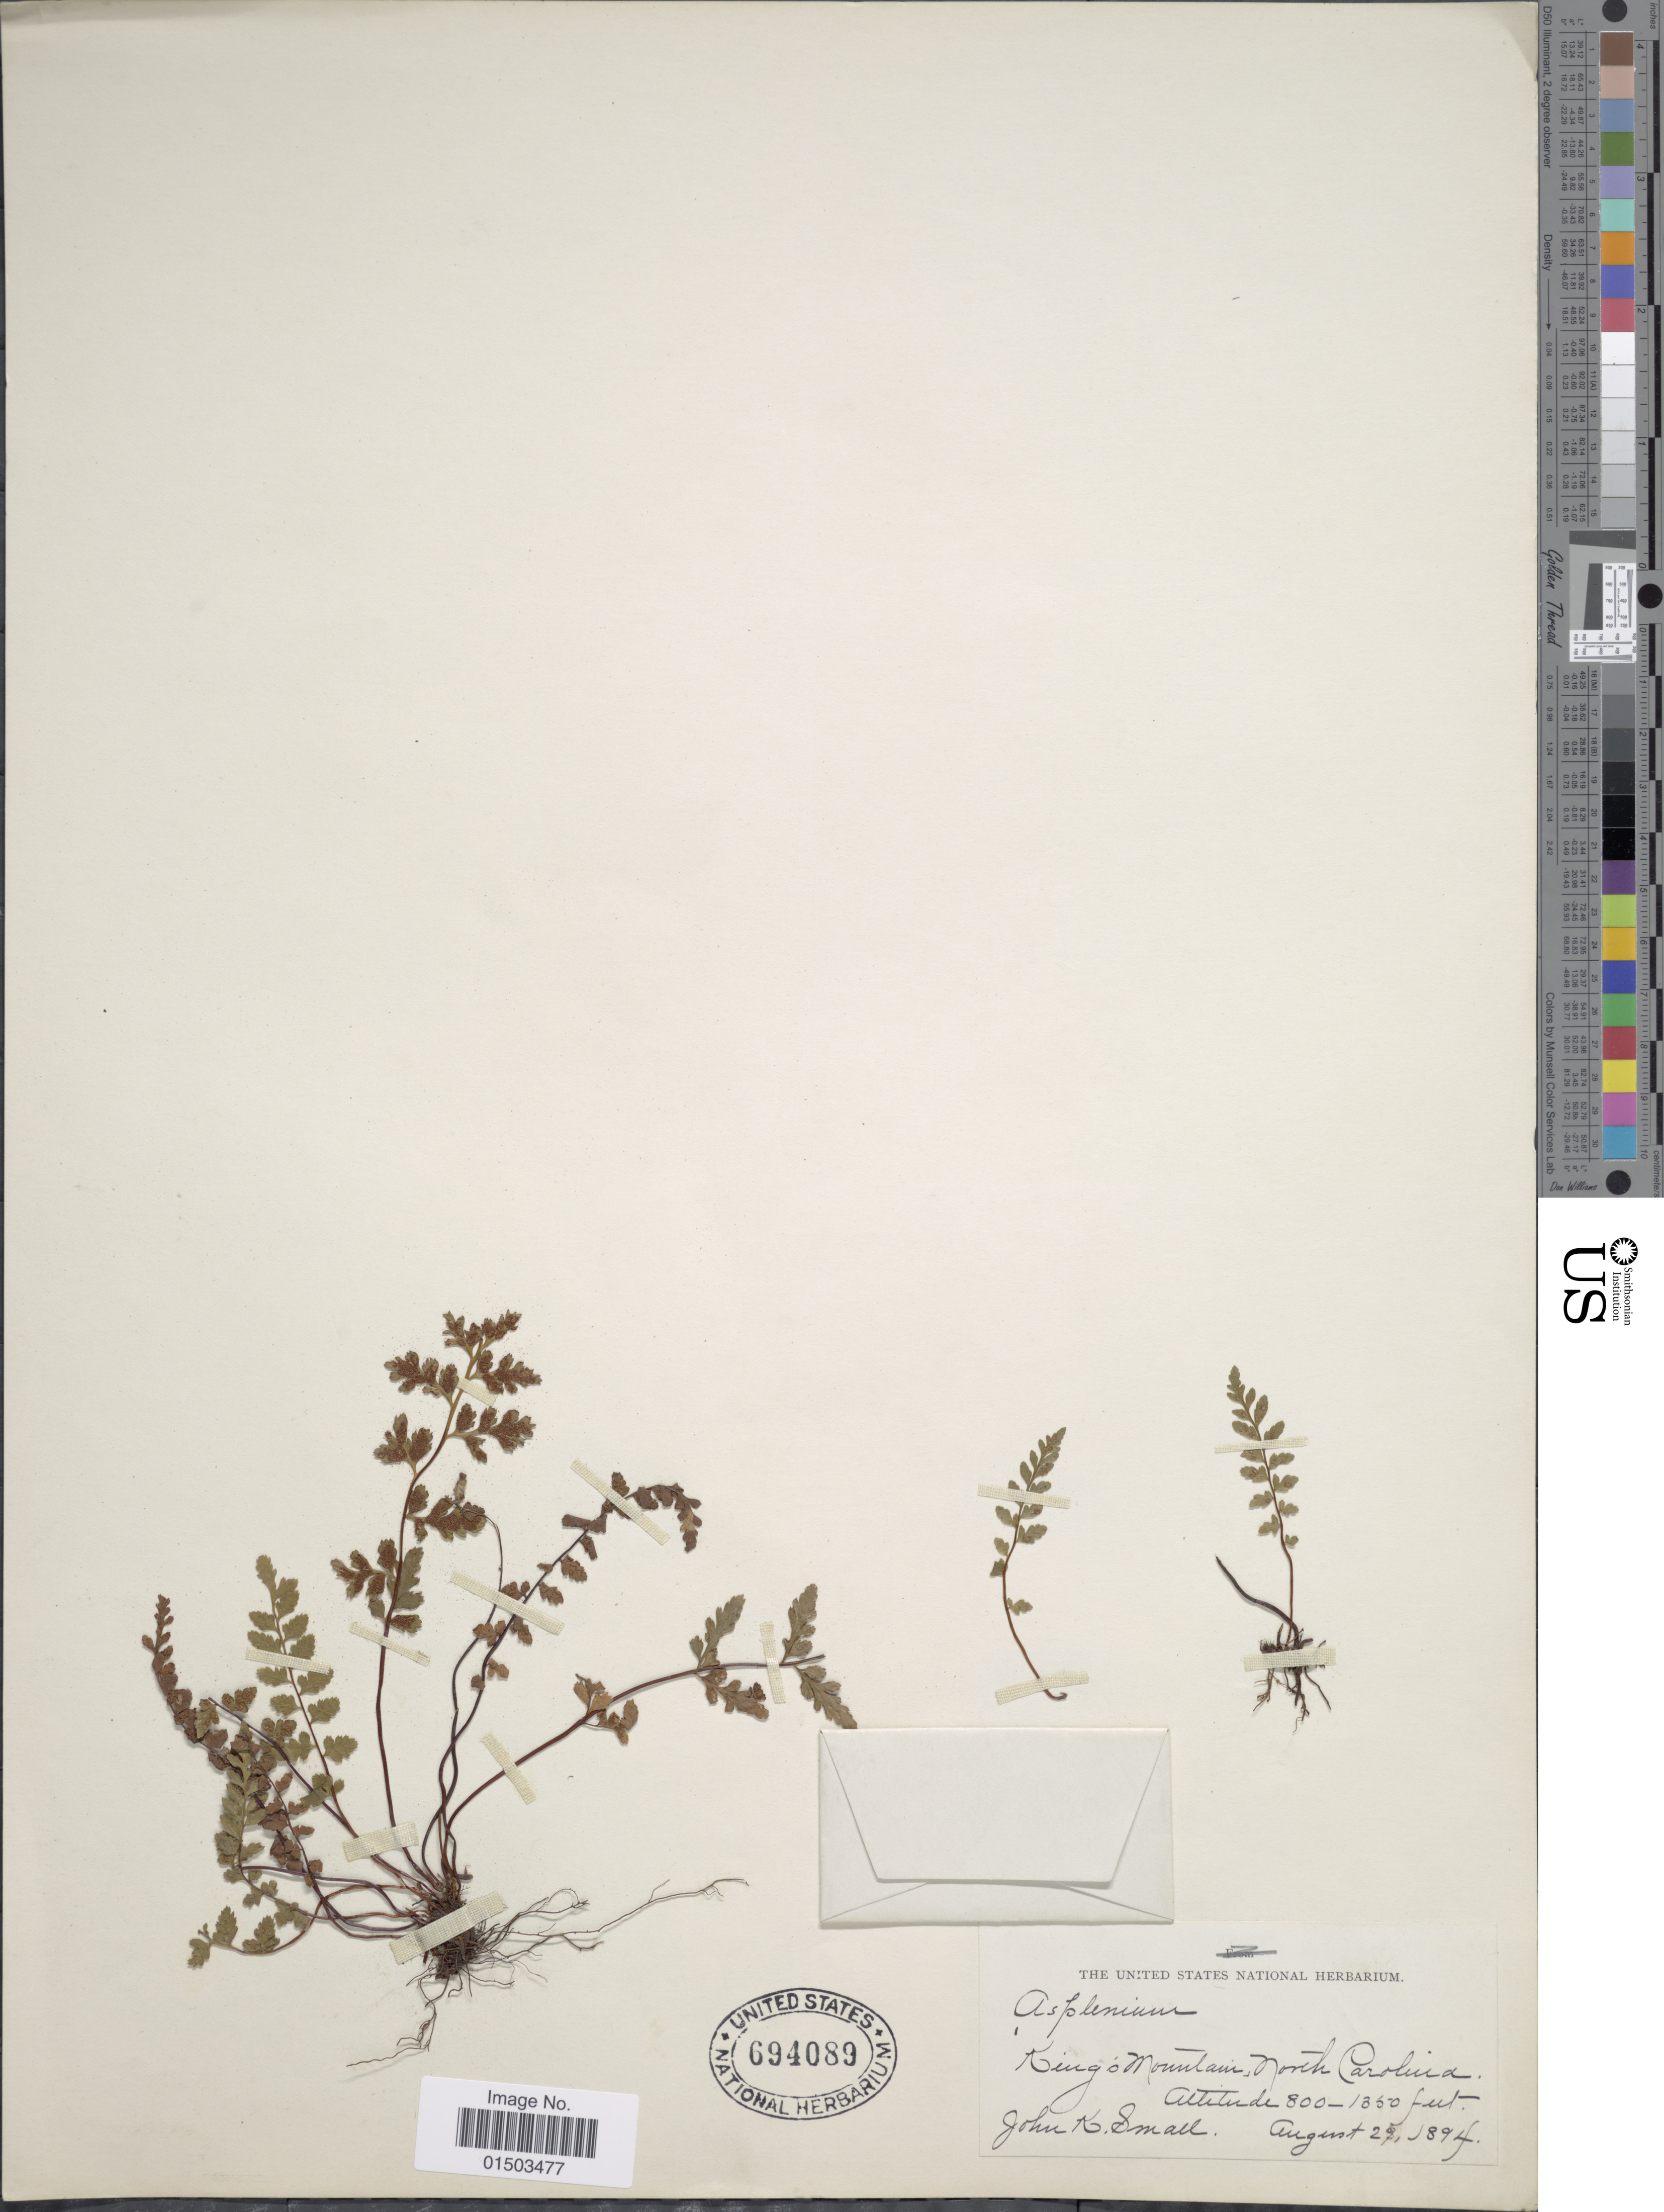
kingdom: Plantae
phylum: Tracheophyta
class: Polypodiopsida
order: Polypodiales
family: Aspleniaceae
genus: Asplenium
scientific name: Asplenium bradleyi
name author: D.C. Eaton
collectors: J. K. Small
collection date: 1894-08-27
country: United States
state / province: North Carolina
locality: King's Mountain, North Carolina.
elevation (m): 244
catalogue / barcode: US 694089